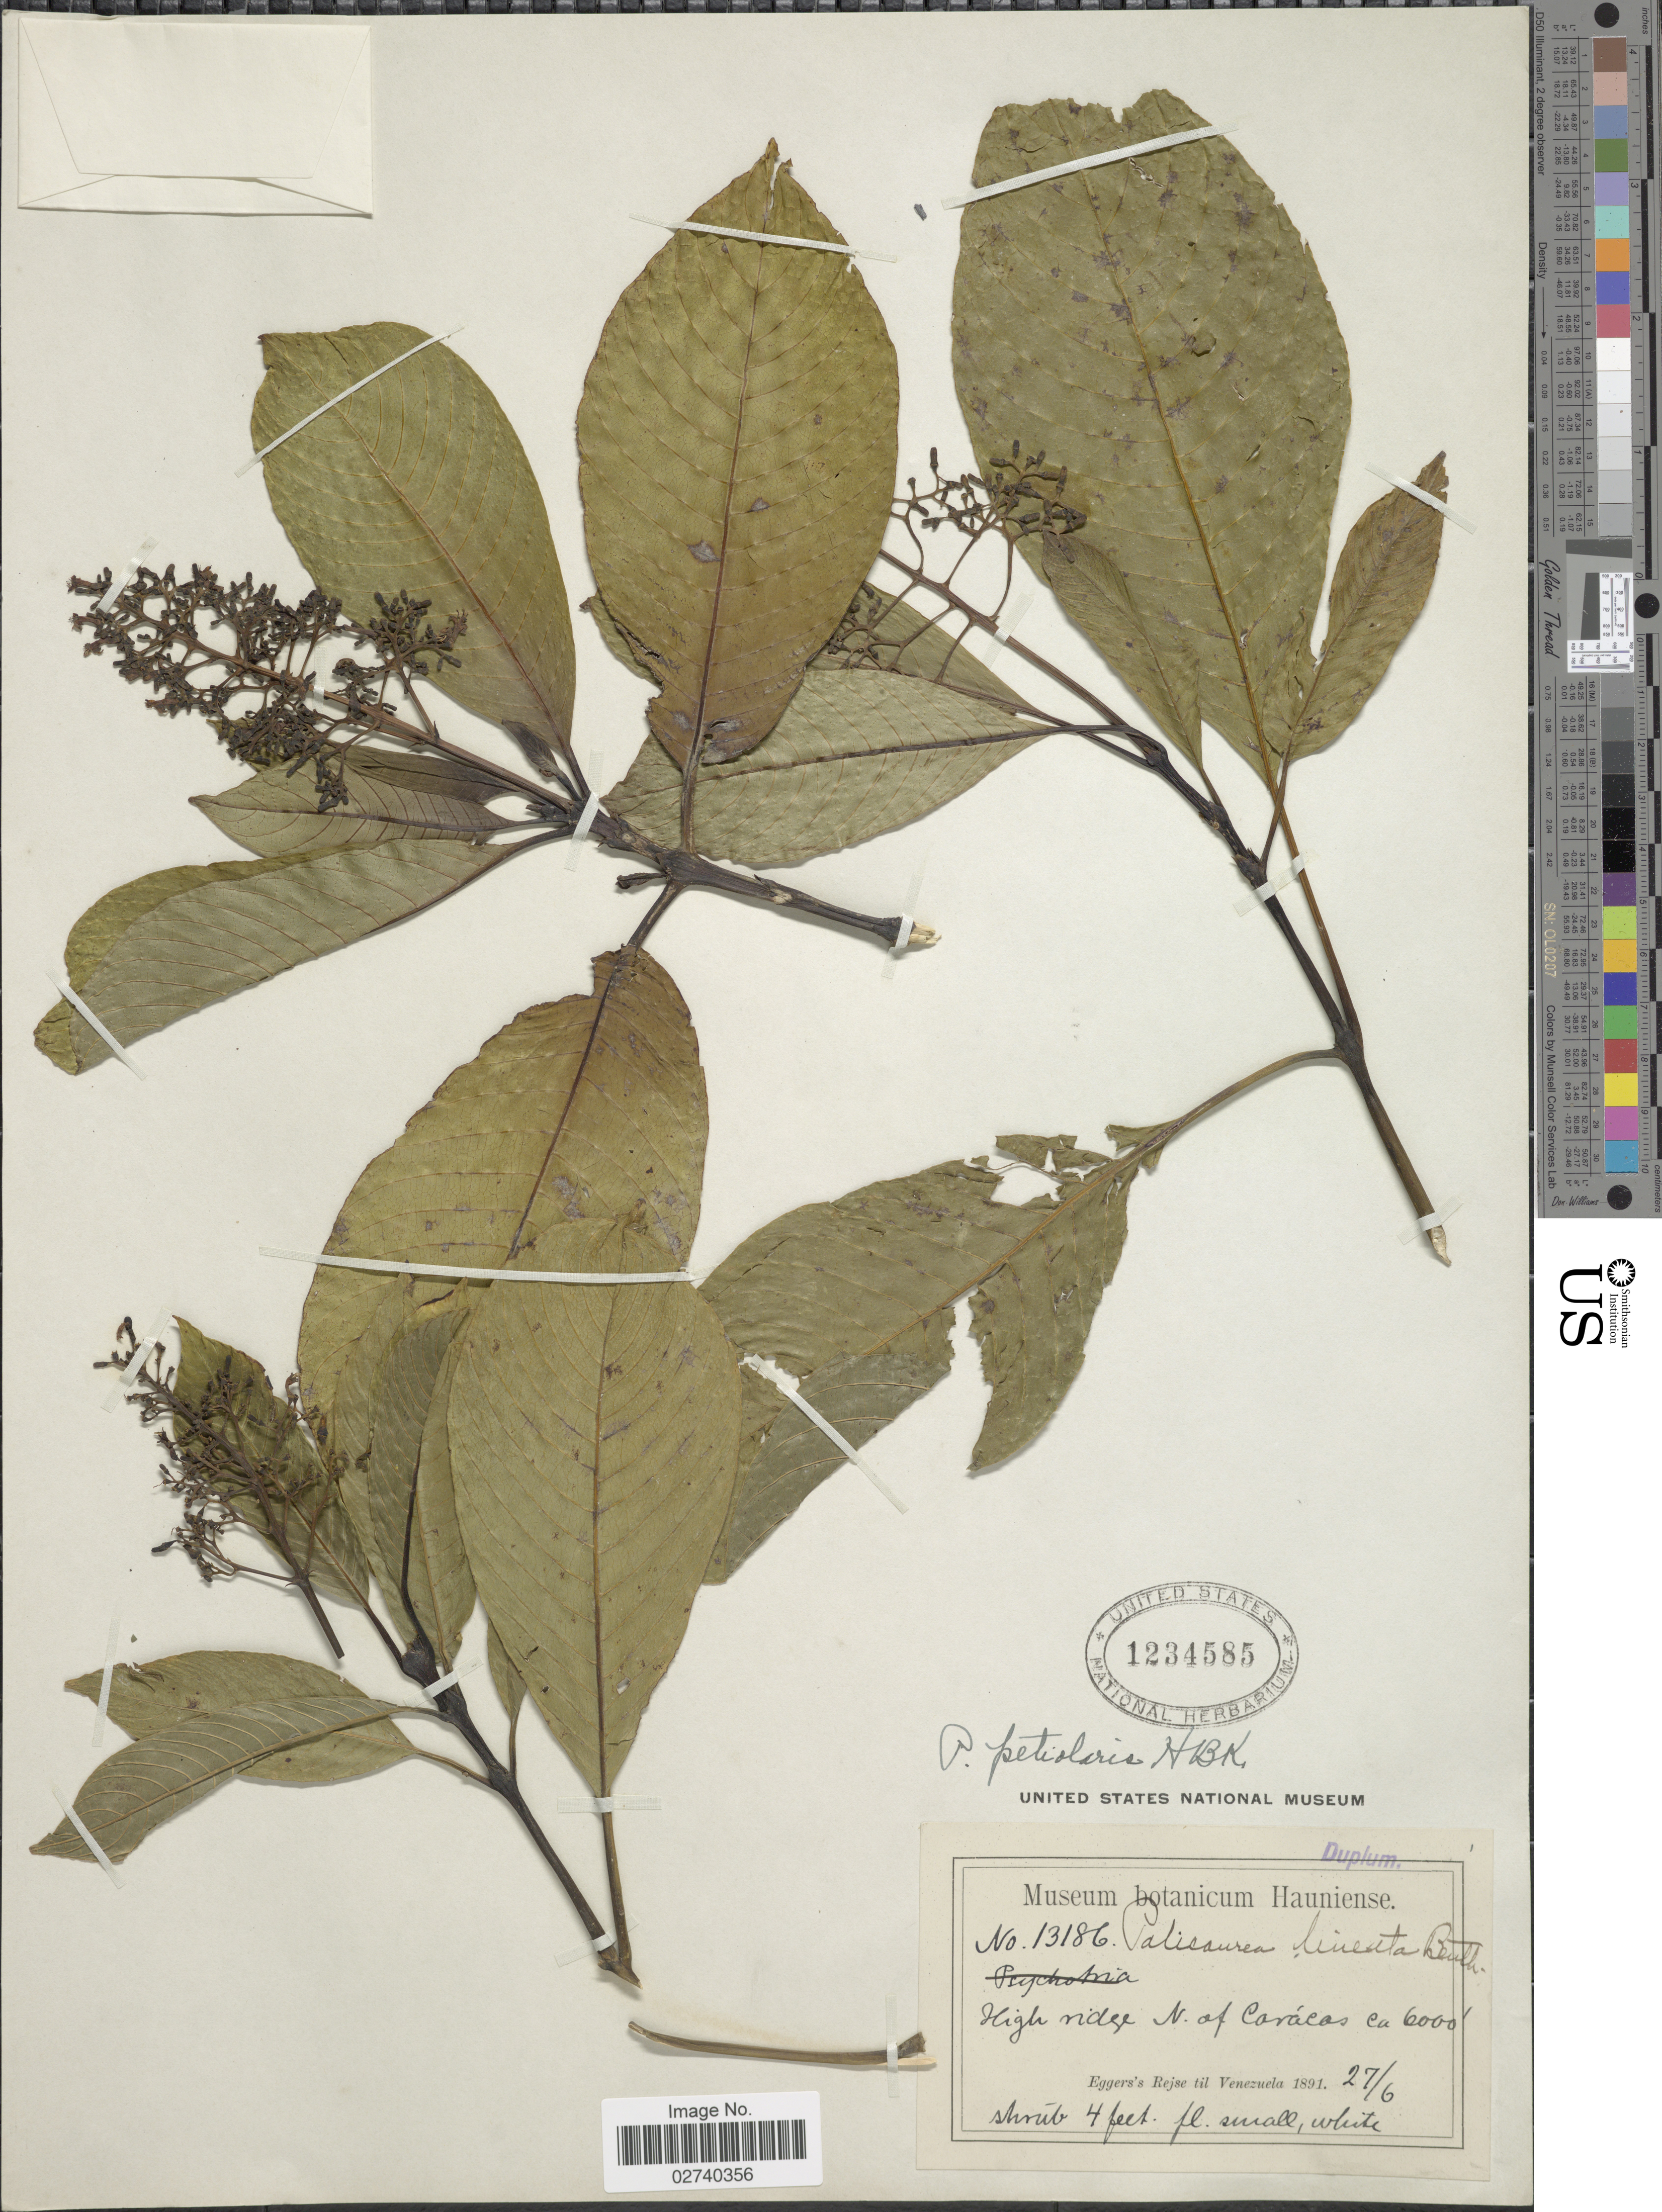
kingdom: Plantae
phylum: Tracheophyta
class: Magnoliopsida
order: Gentianales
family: Rubiaceae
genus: Palicourea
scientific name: Palicourea petiolaris Kunth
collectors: -. Eggers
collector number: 13186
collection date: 1891-06-27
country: Venezuela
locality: High ridge N. of Carácas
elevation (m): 1829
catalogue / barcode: US 1234585